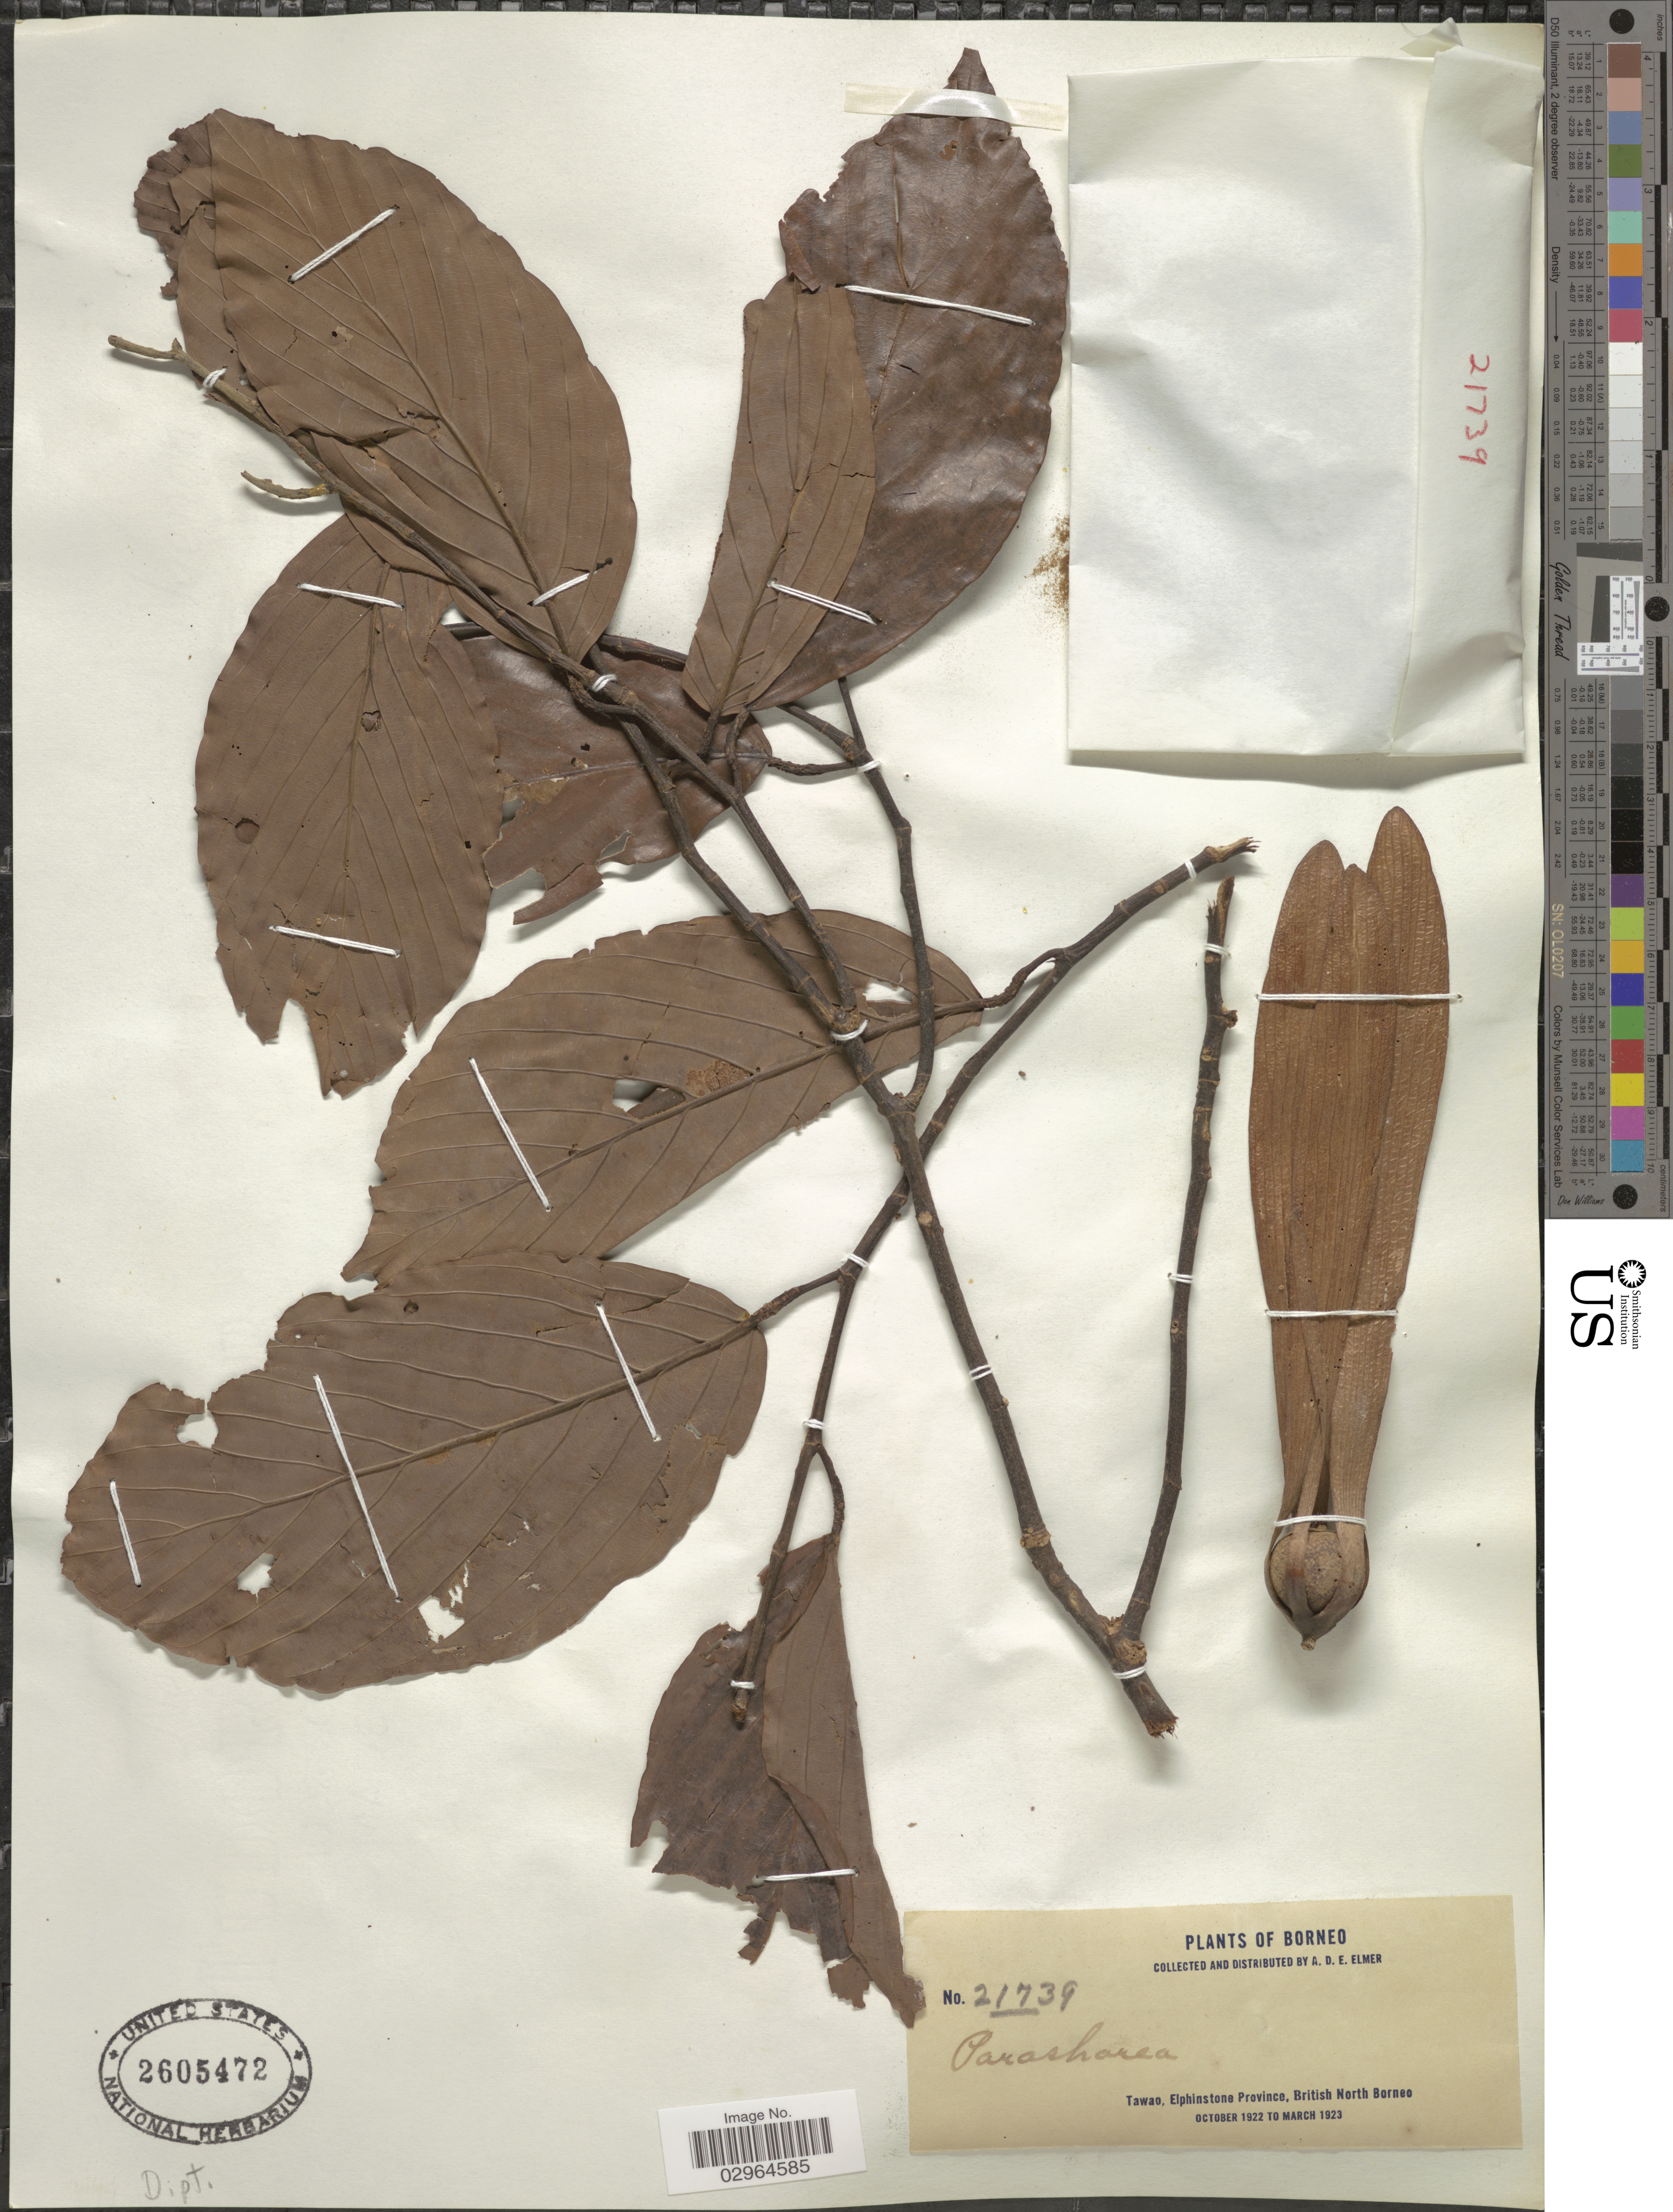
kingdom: Plantae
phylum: Tracheophyta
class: Magnoliopsida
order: Malvales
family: Dipterocarpaceae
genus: Parashorea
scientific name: Parashorea malaanonan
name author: (Blanco) Merr.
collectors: A. D. E. Elmer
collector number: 21739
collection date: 1922-10/1923-03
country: Malaysia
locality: Borneo. Tawao, Elphinstone Province, British North Borneo.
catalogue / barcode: US 2605472